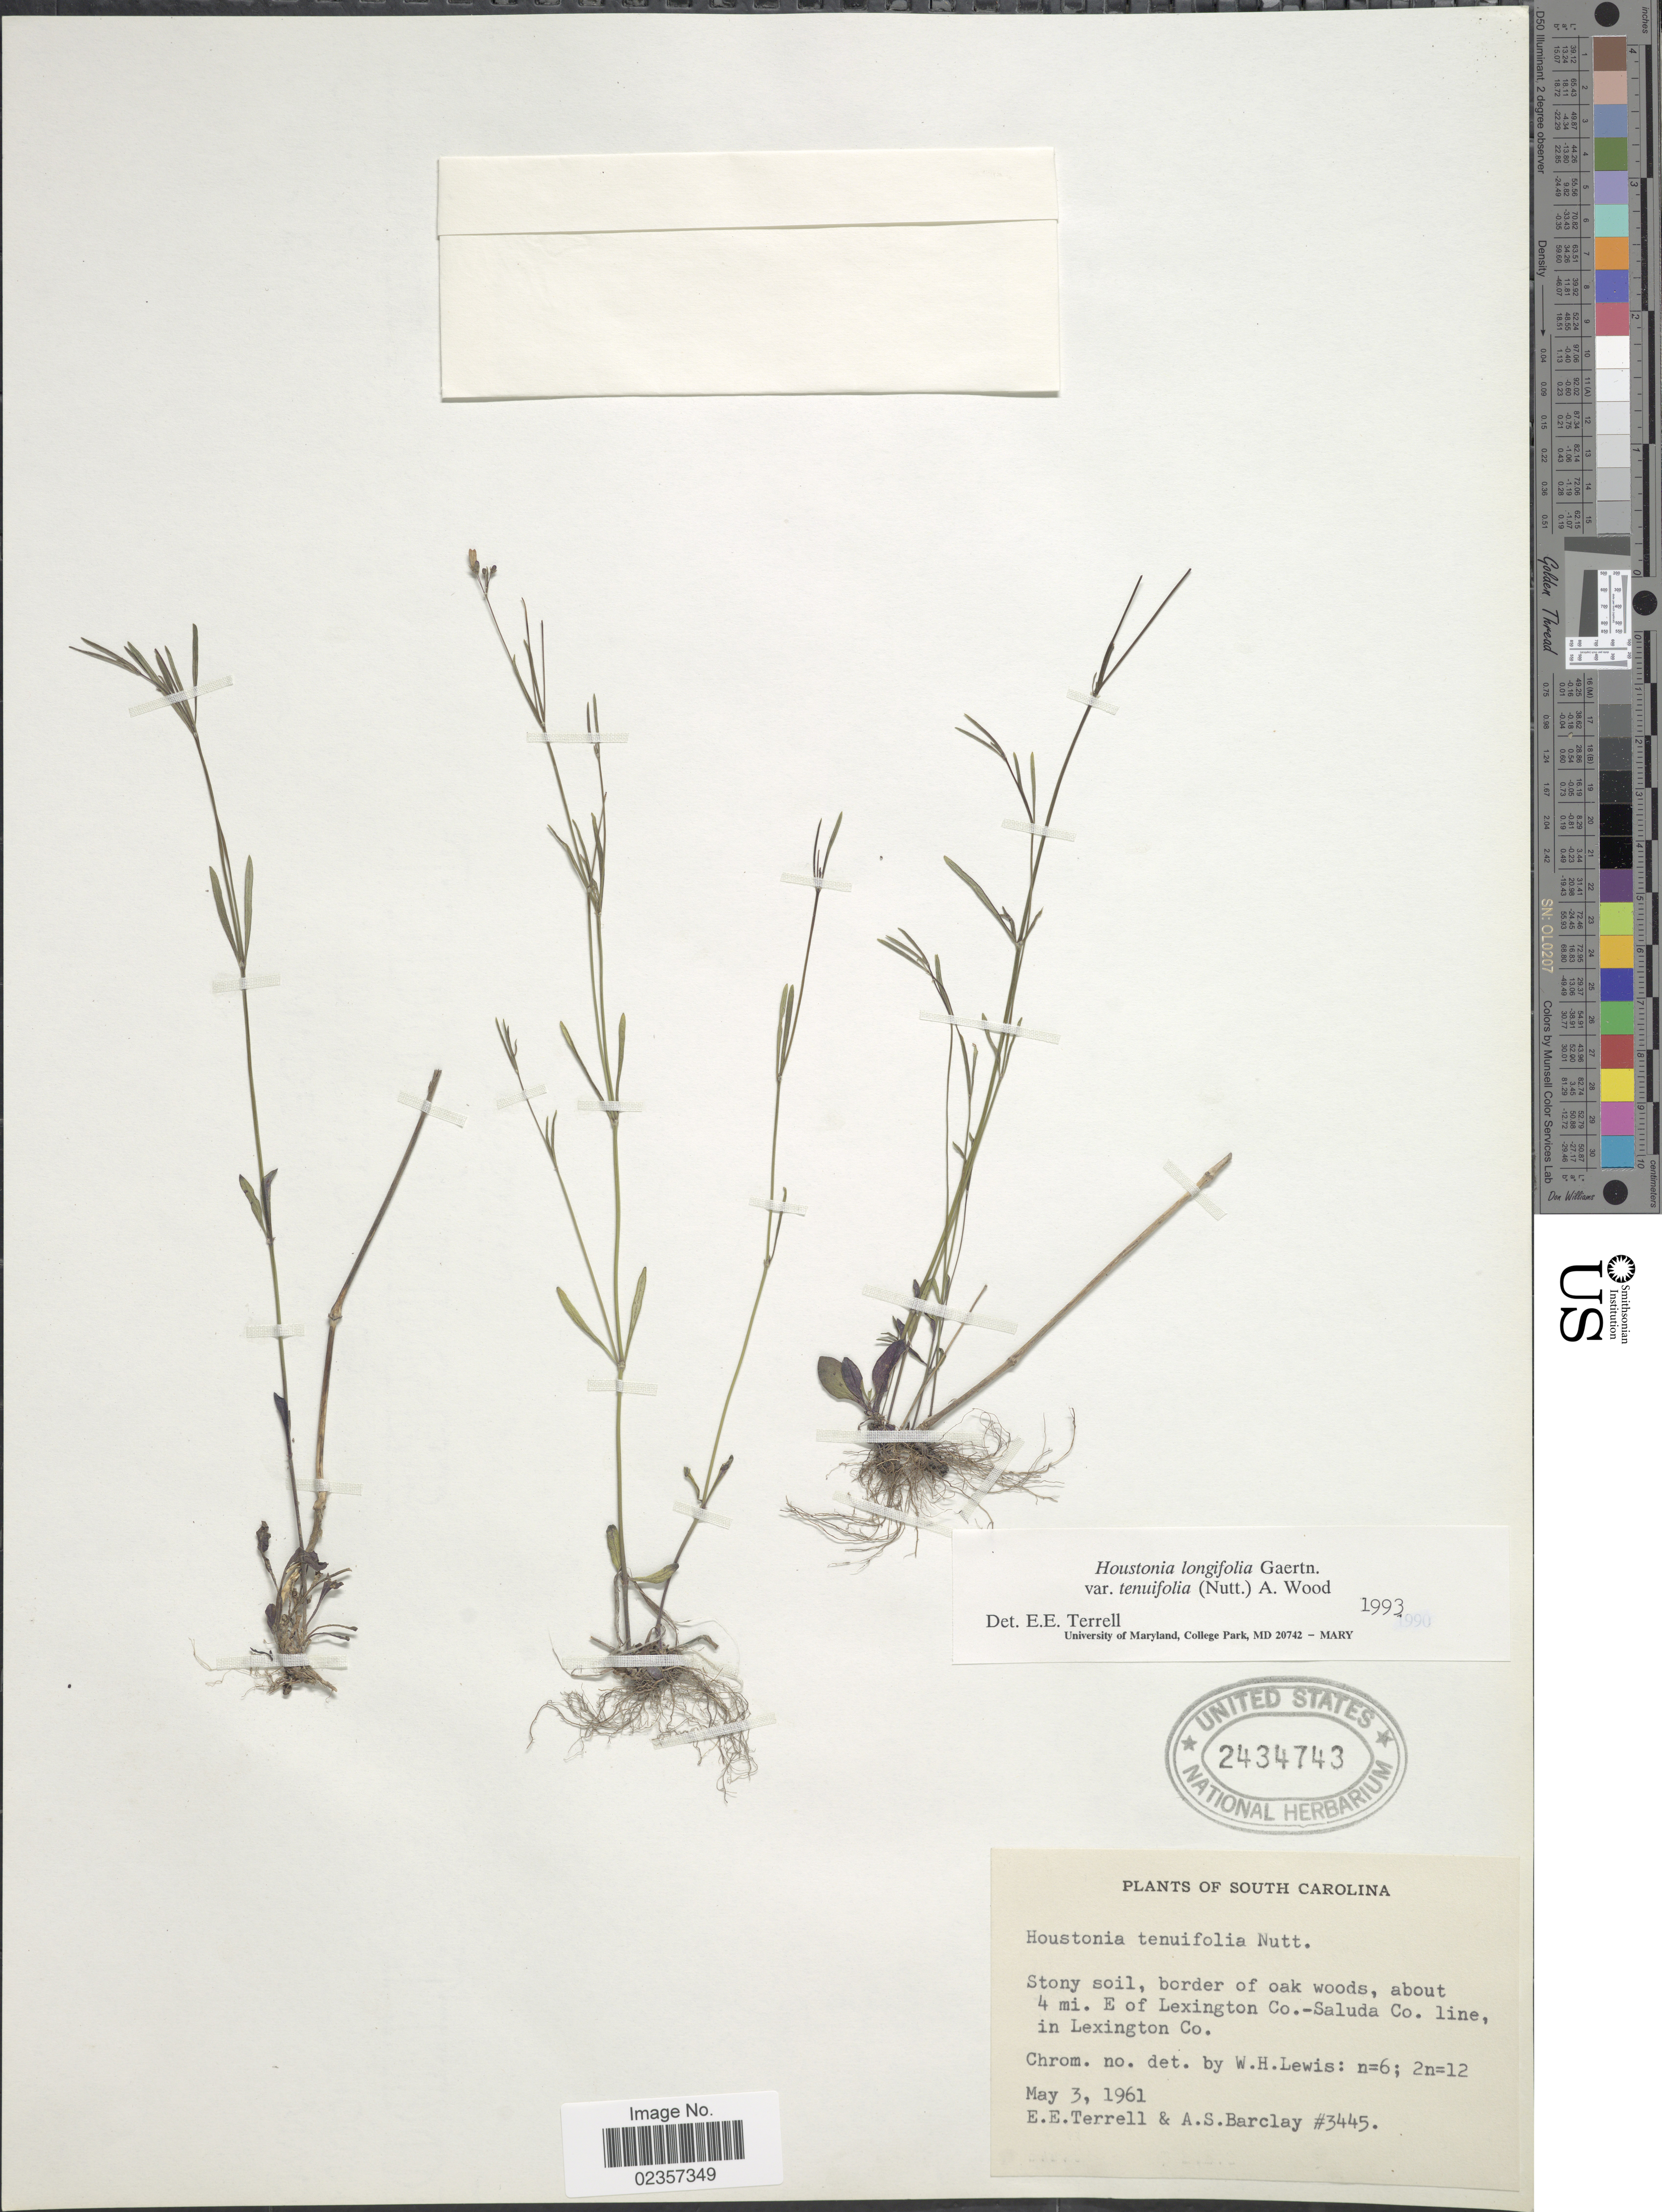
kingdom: Plantae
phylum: Tracheophyta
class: Magnoliopsida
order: Gentianales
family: Rubiaceae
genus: Houstonia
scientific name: Houstonia longifolia var. tenuifolia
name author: (Nutt.) Alph. Wood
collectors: E. E. Terrell & A. S. Barclay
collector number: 3445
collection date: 1961-05-03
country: United States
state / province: South Carolina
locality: About 4 mi. E of Lexington Co.-Saluda Co. line, in Lextington Co.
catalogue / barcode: US 2434743